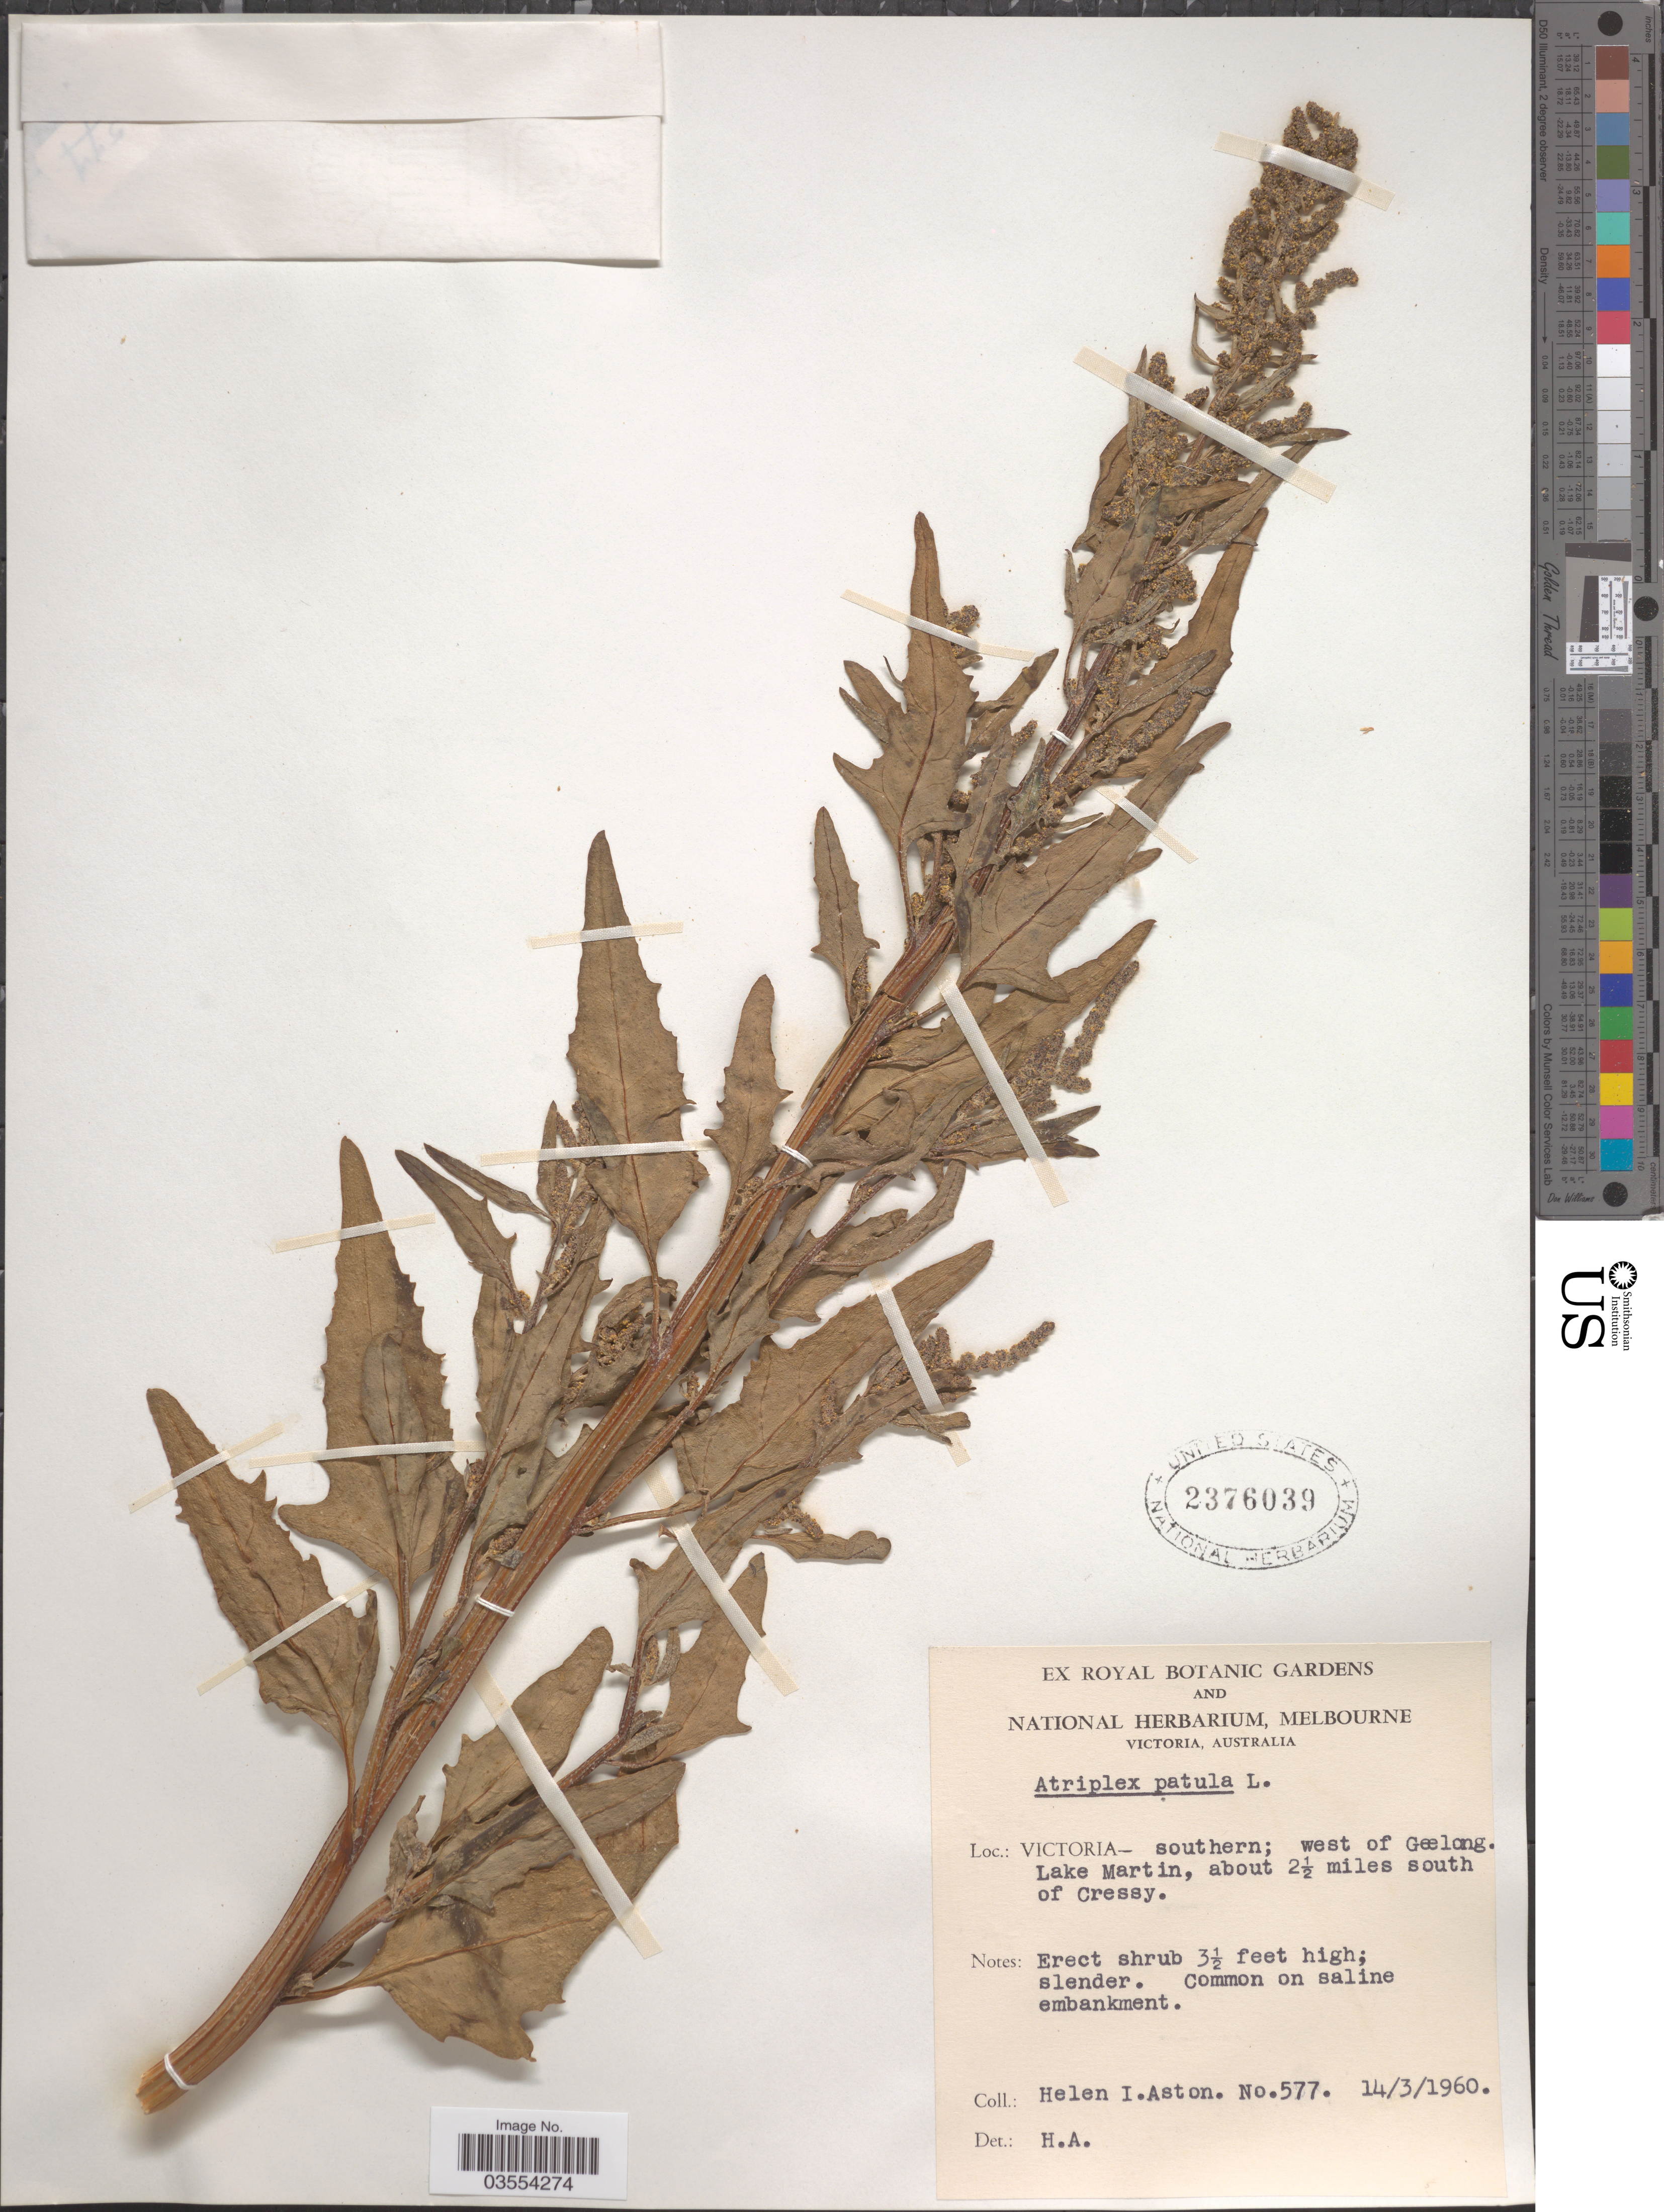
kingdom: Plantae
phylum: Tracheophyta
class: Magnoliopsida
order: Caryophyllales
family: Amaranthaceae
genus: Atriplex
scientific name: Atriplex patula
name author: L.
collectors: H. I. Aston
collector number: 577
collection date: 1960-03-14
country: Australia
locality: Victoria - southern; west of Geelong. Lake Martin, about 2½ miles south of Cressy.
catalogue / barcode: US 2376039